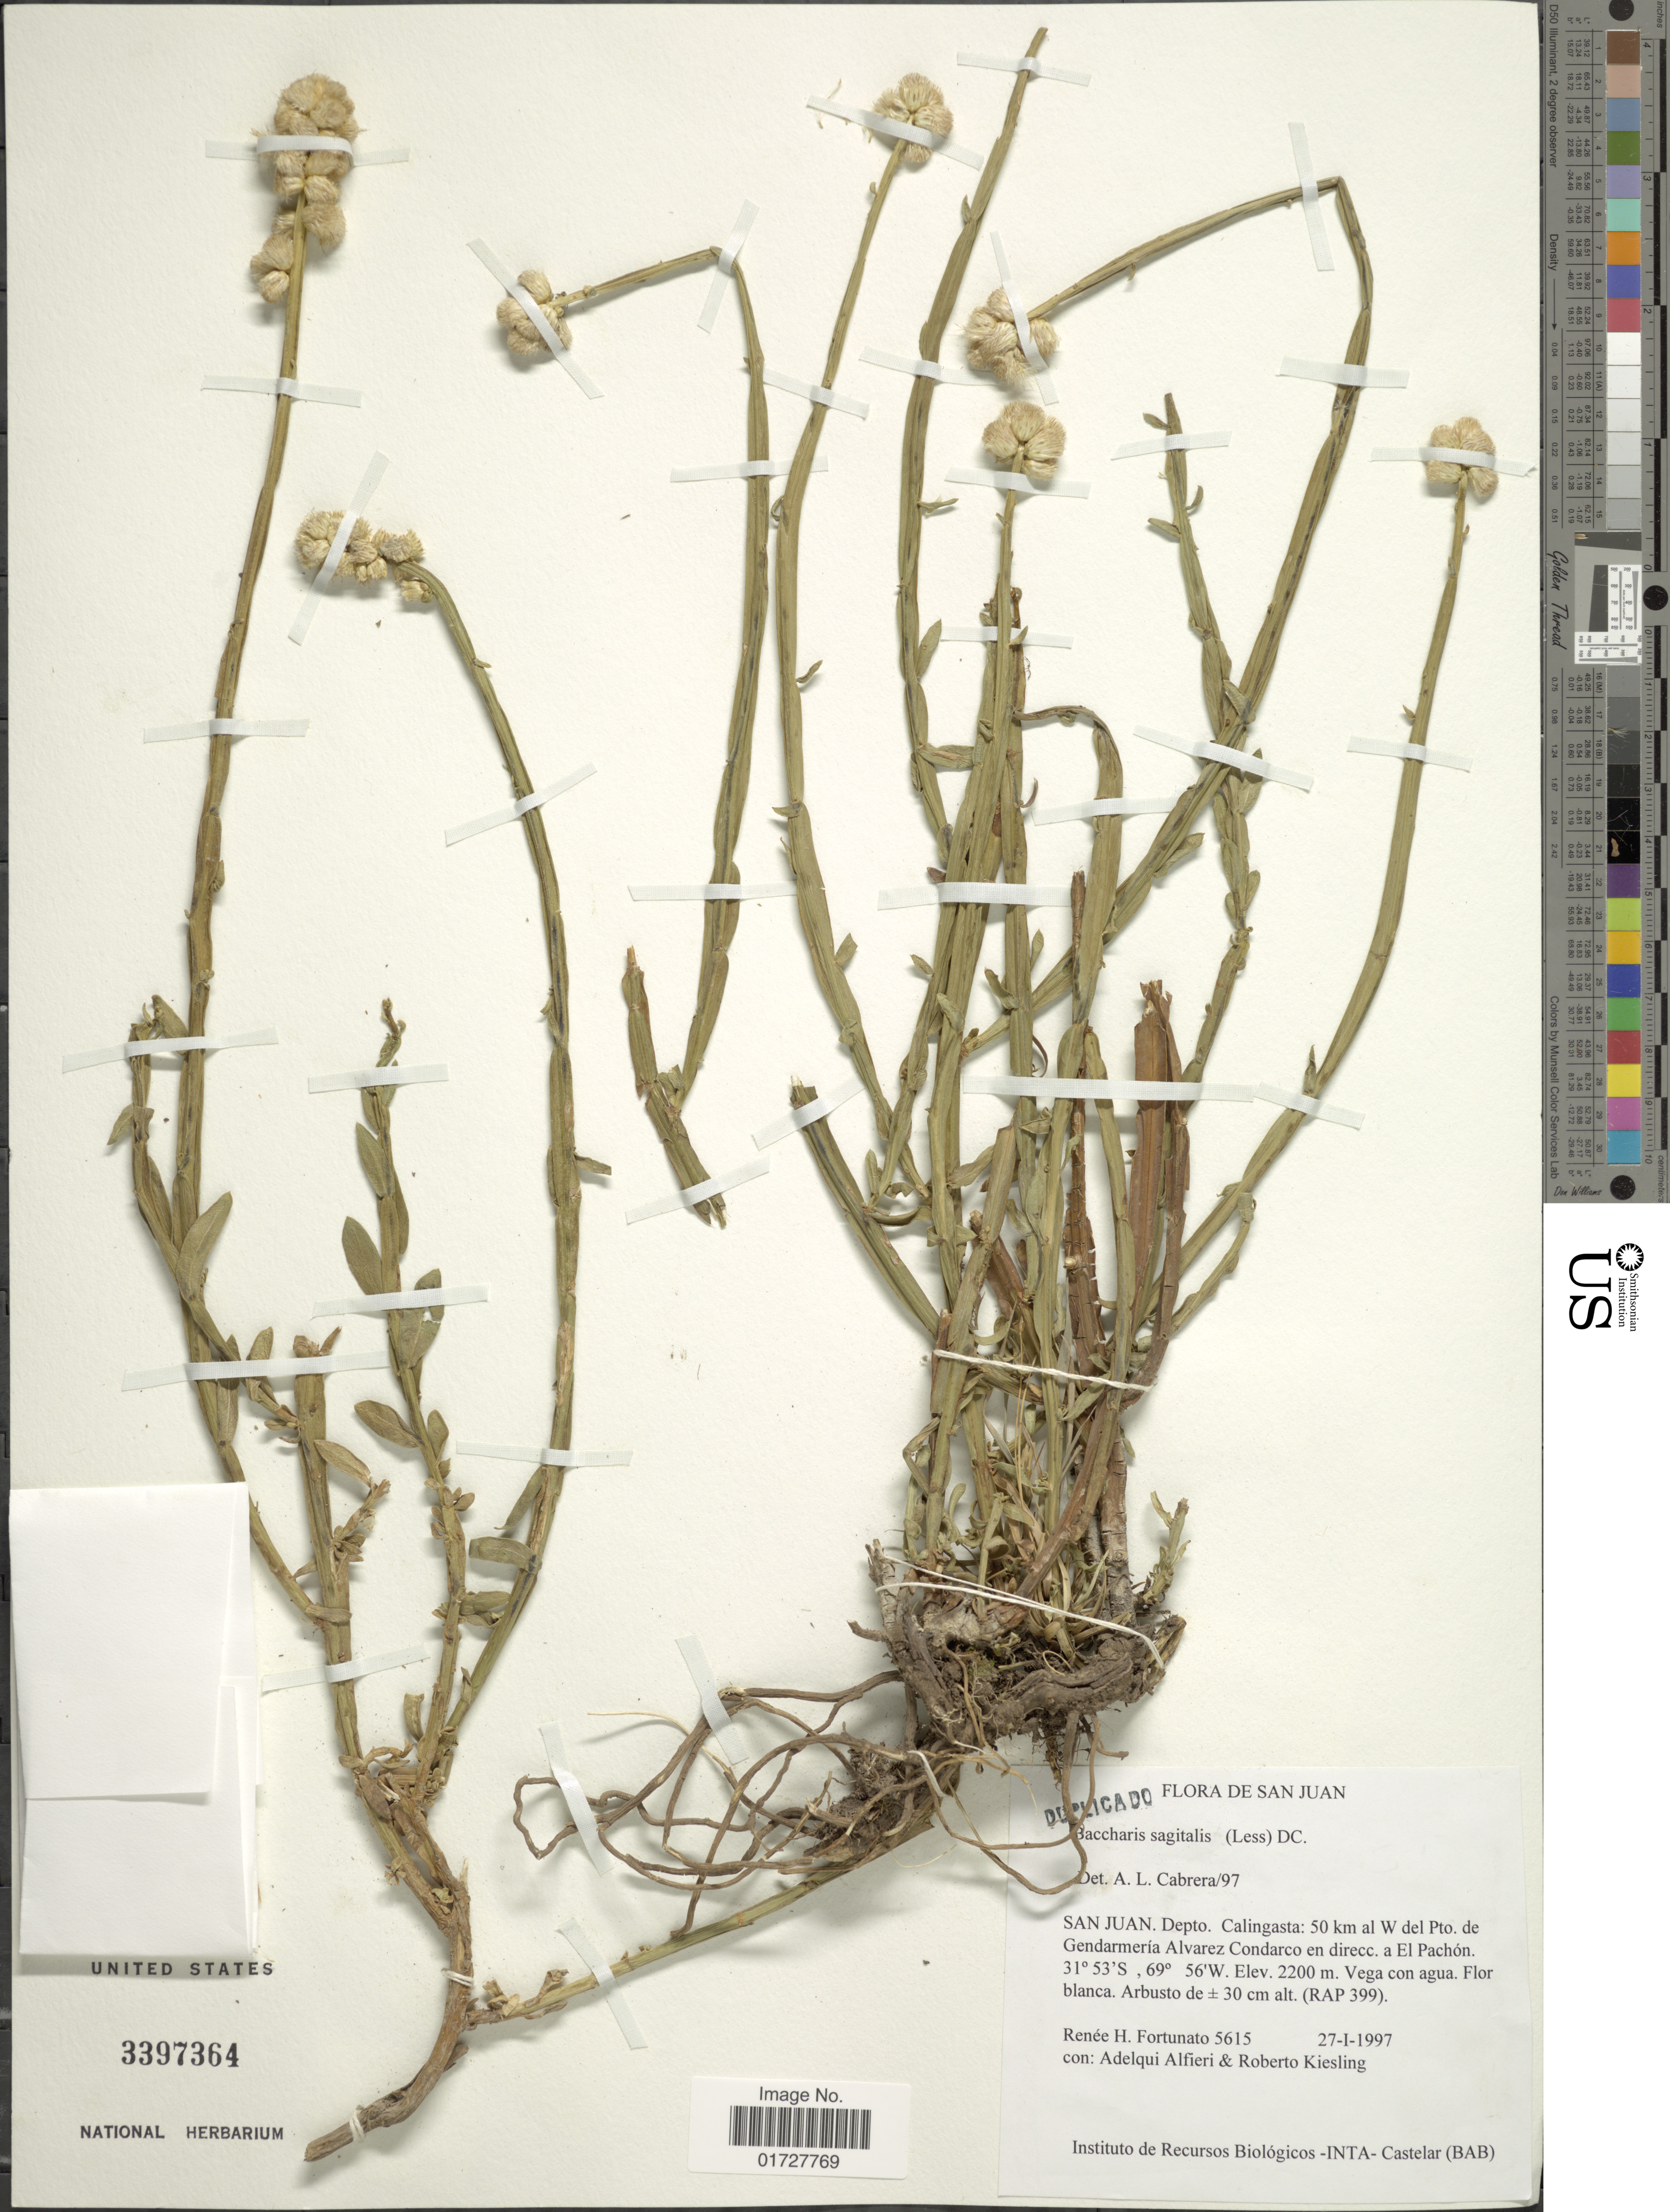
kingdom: Plantae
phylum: Tracheophyta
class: Magnoliopsida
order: Asterales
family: Asteraceae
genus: Baccharis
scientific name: Baccharis sagittalis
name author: (Less.) DC.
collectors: R. H. Fortunato, A. Alfieri & R. Kiesling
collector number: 5615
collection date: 1997-01-27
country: Argentina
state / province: San Juan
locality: Depto. Calingasta, 50 km al W del Pto. de Gendarmeria Alvarez Condarco em direcc. a El Pachon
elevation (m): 2200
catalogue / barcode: US 3397364